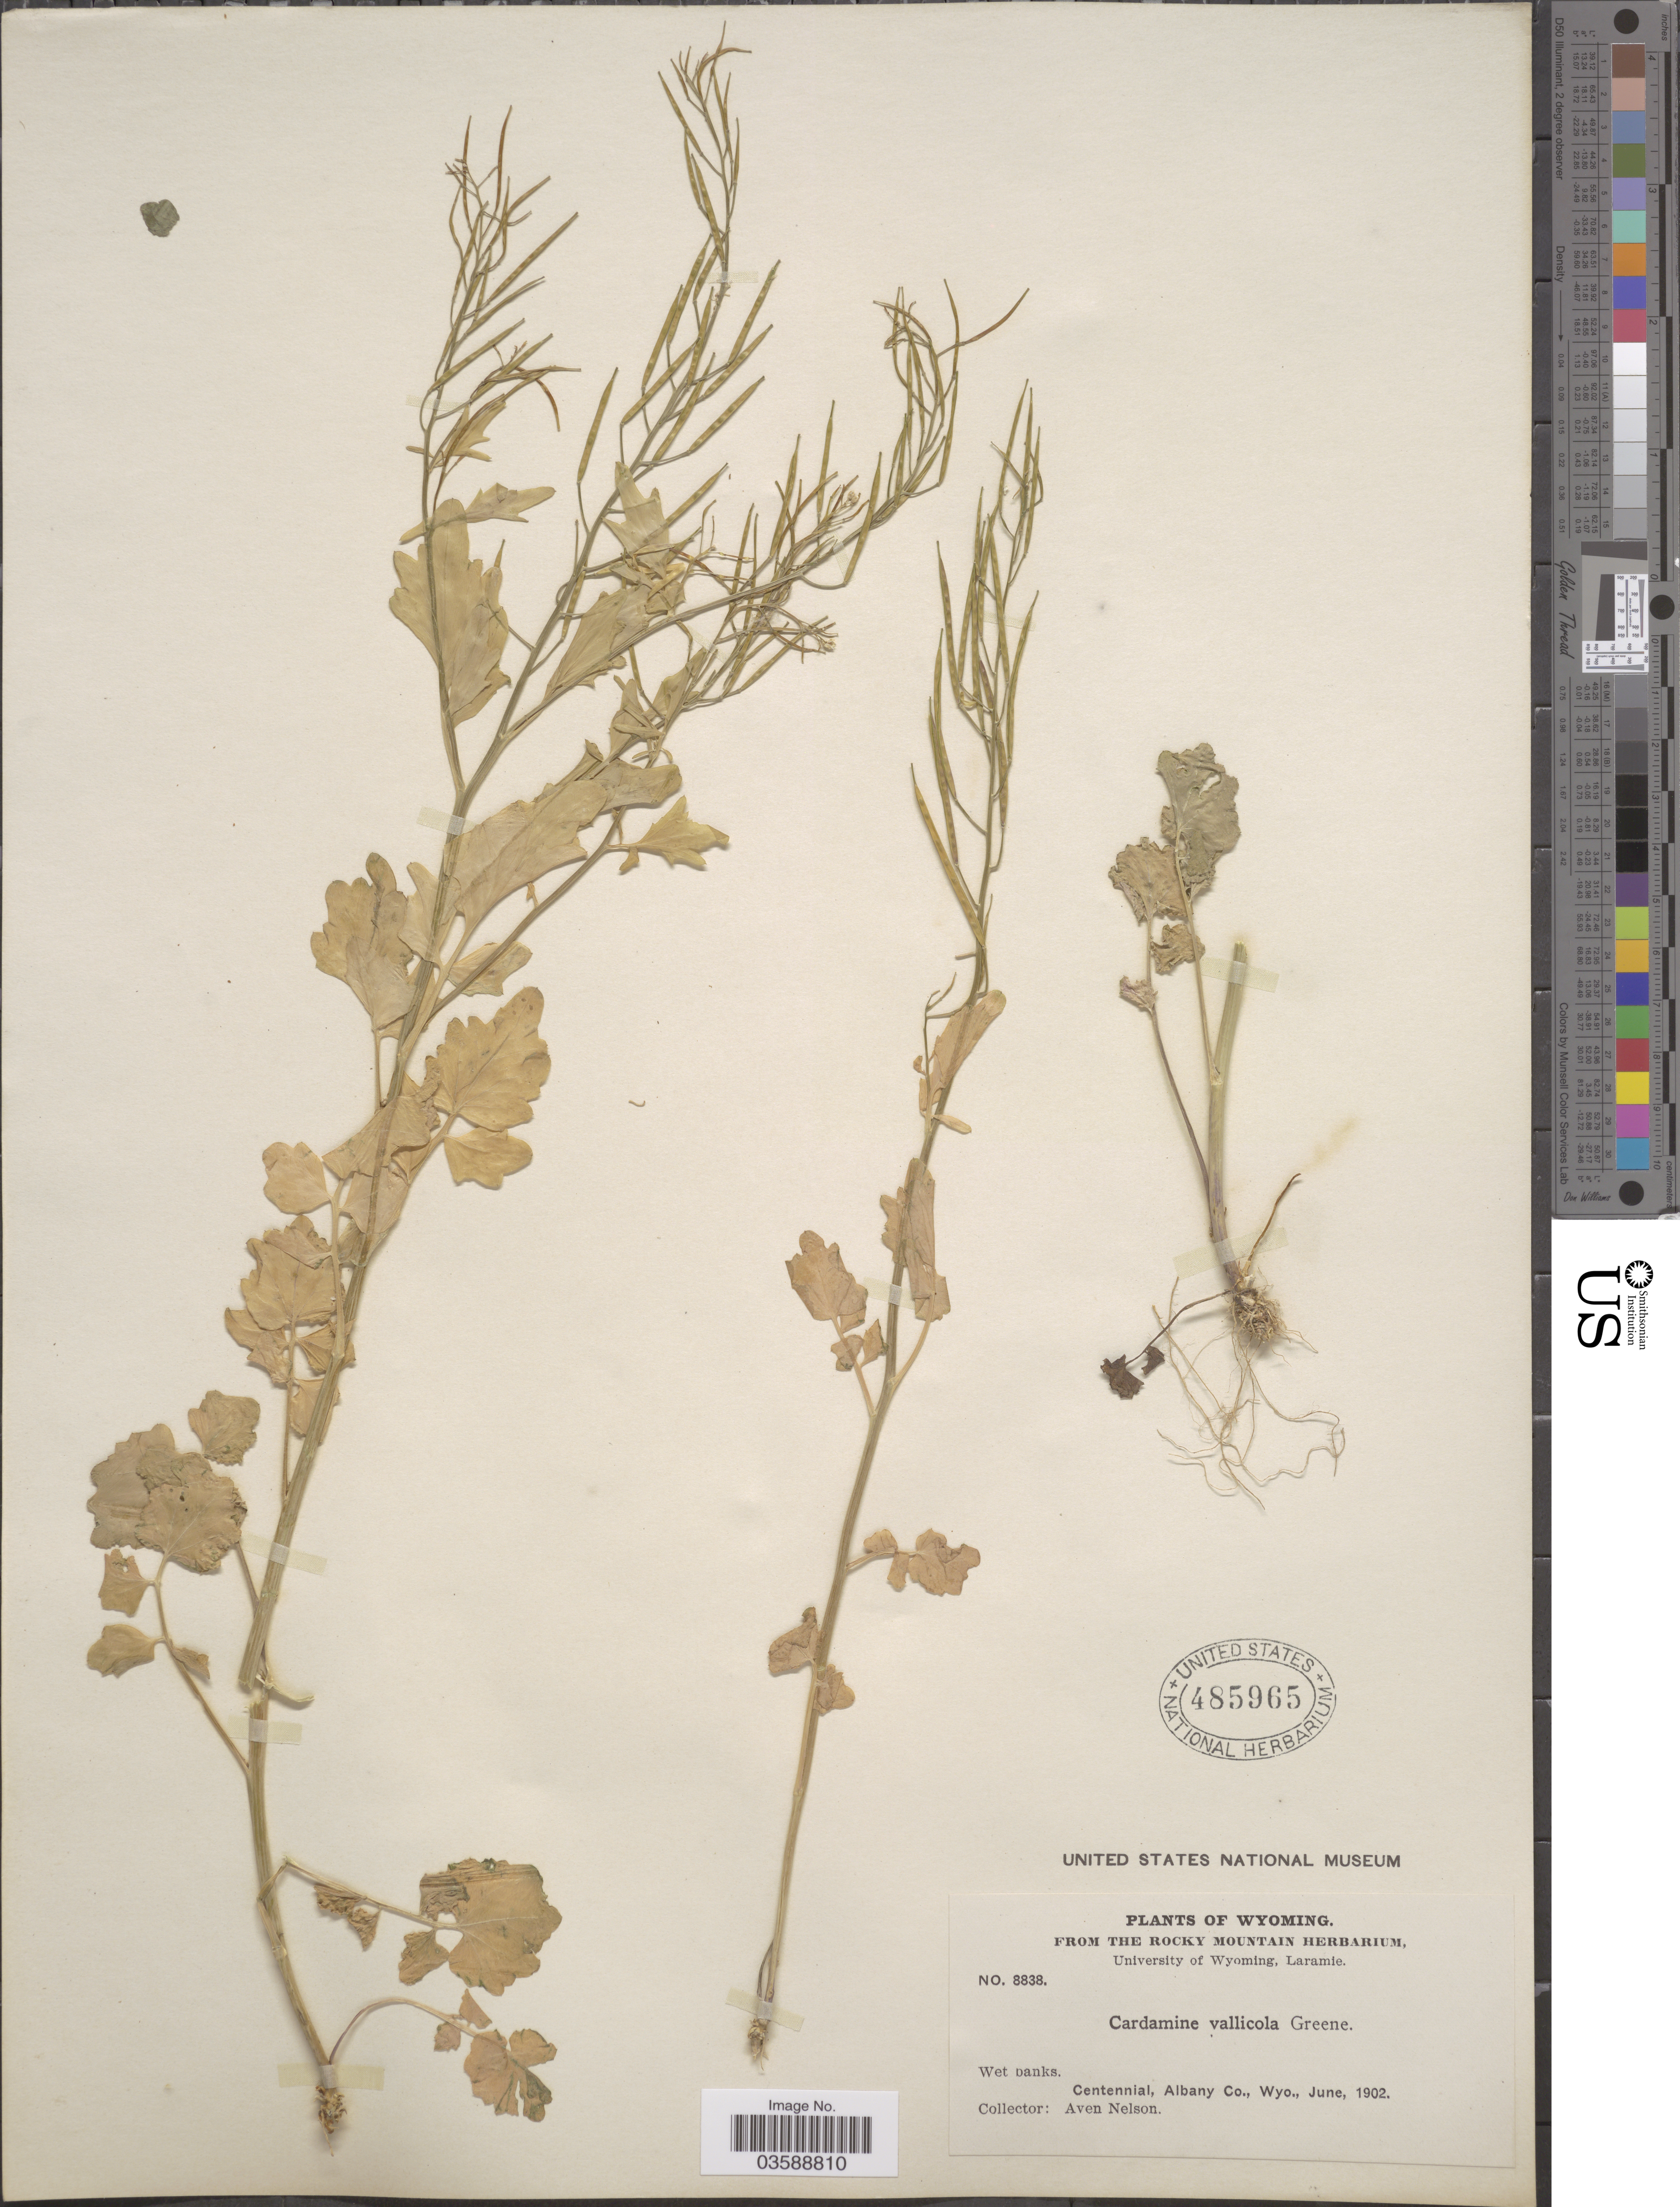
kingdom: Plantae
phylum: Tracheophyta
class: Magnoliopsida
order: Brassicales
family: Brassicaceae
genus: Cardamine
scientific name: Cardamine breweri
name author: S. Watson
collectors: A. Nelson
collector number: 8838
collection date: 1902-06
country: United States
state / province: Wyoming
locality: Centennial, Albany Co., Wyo.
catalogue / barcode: US 485965